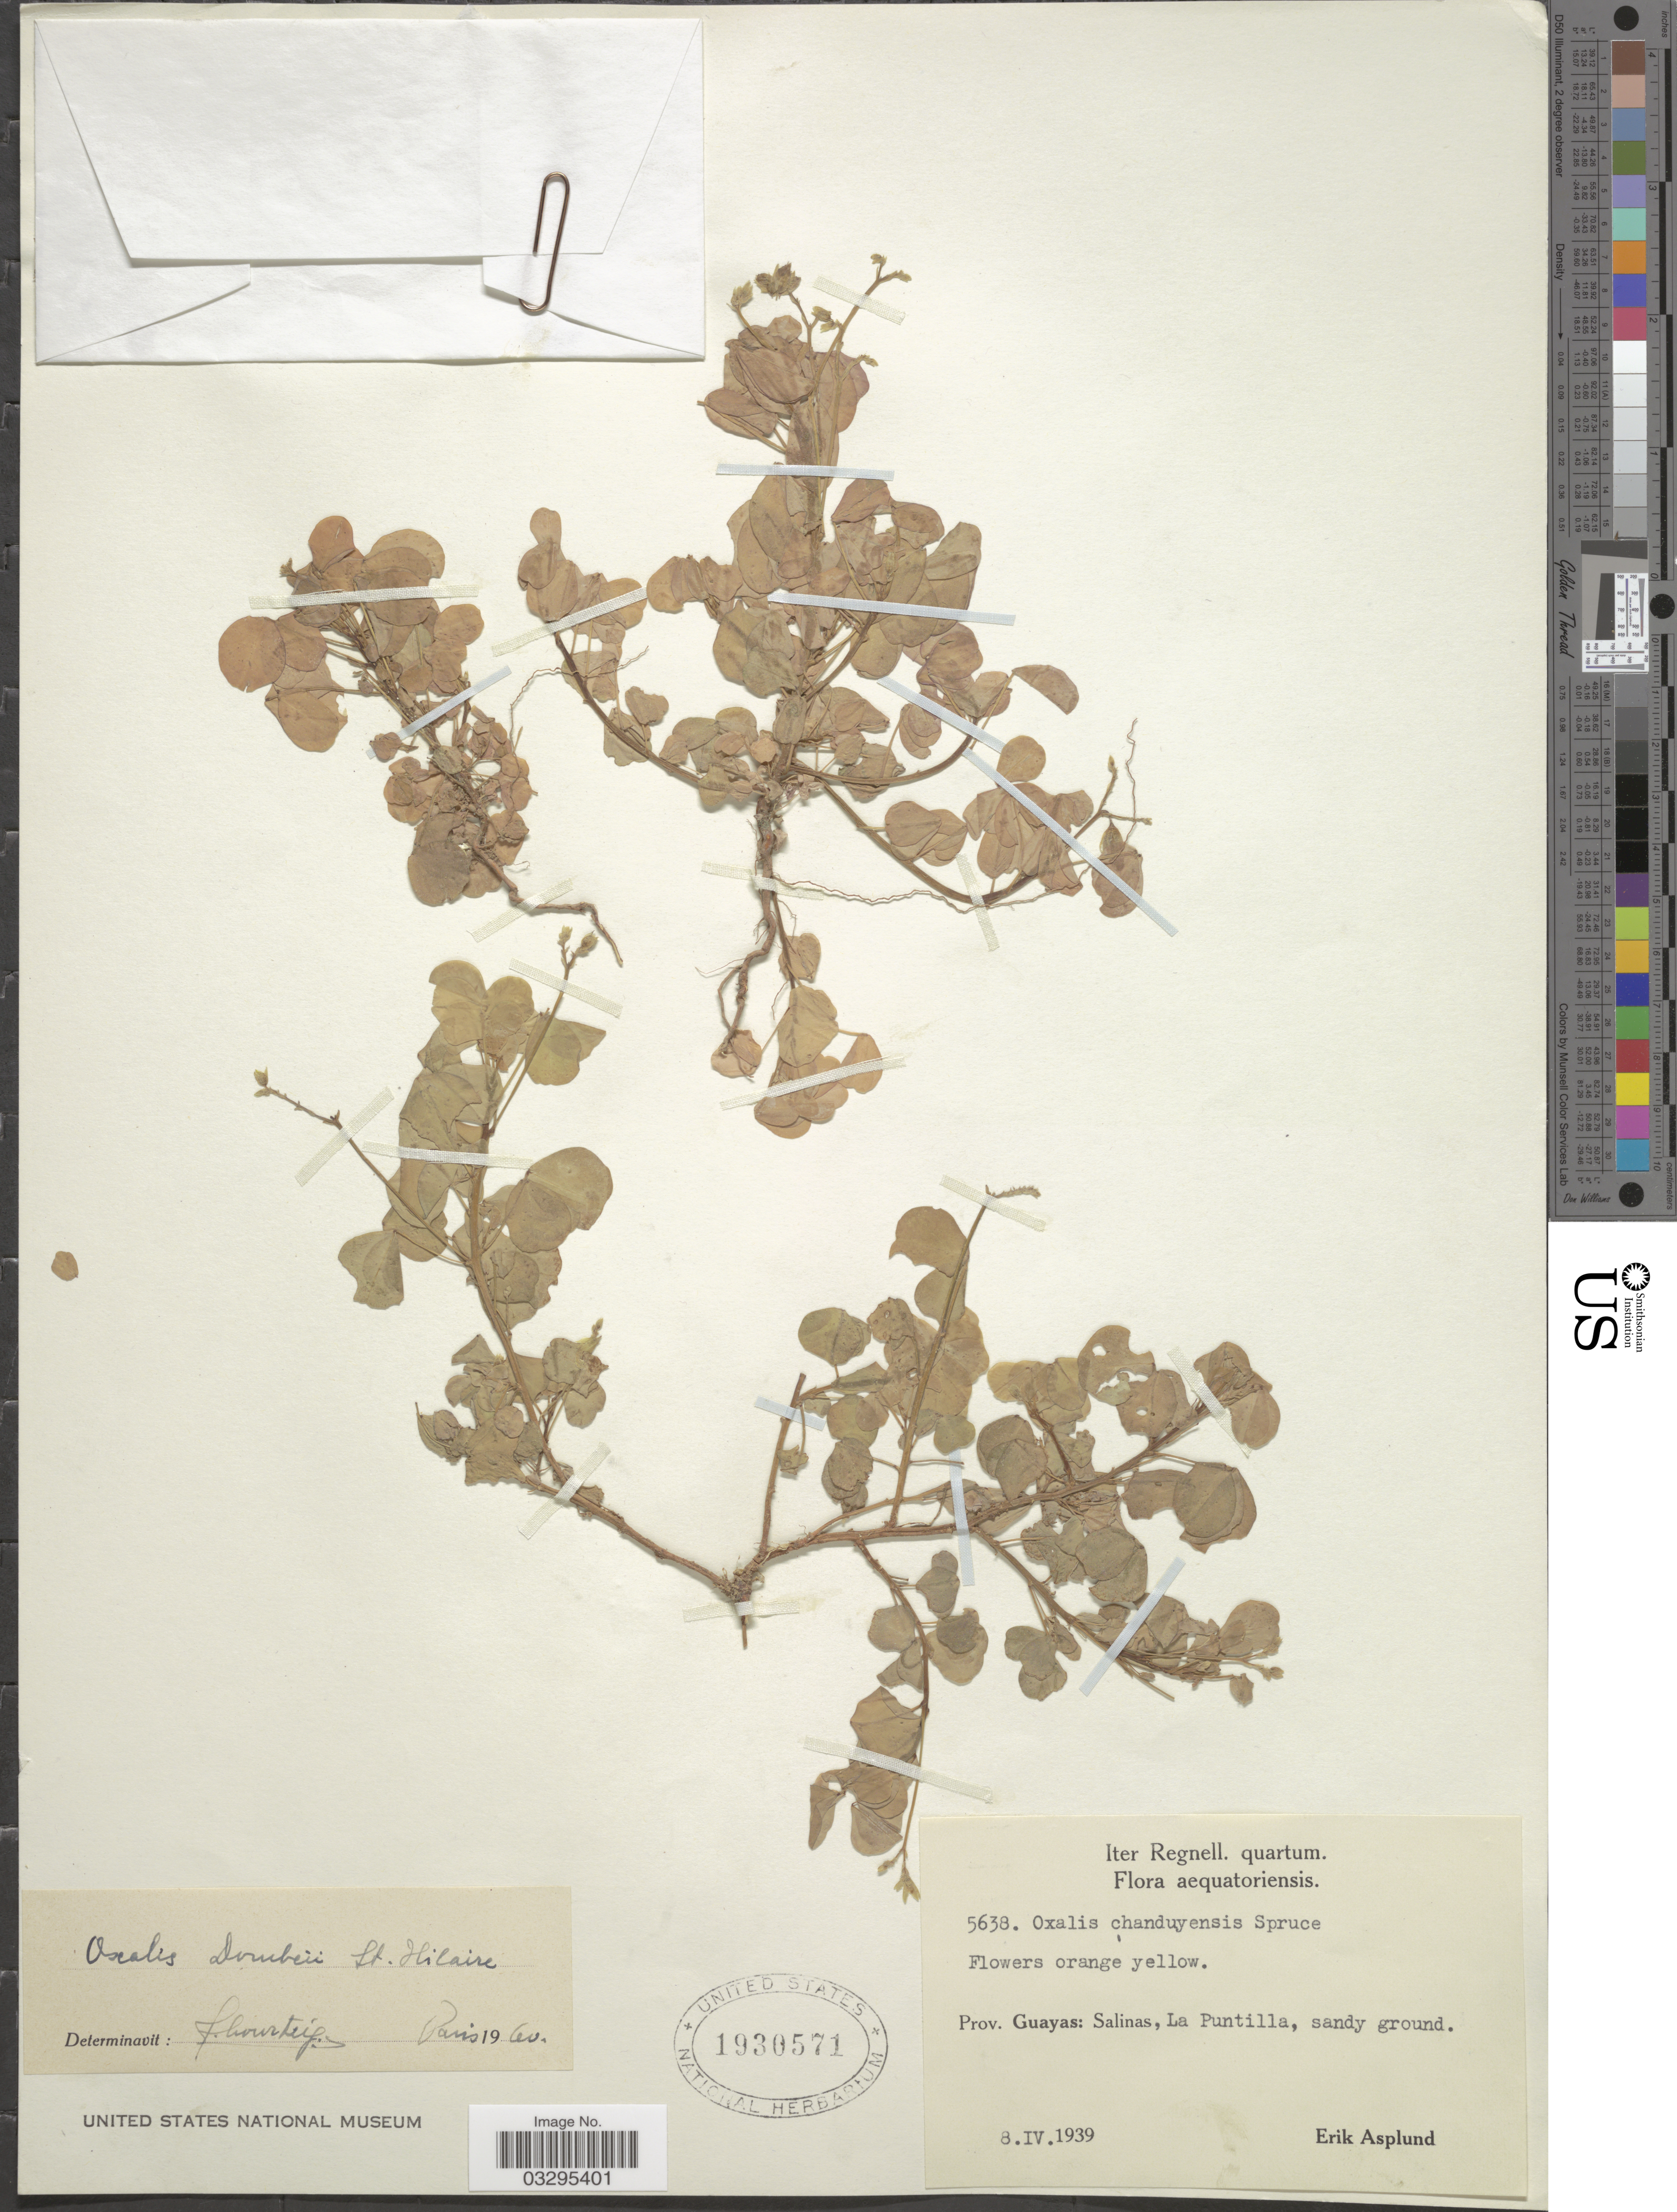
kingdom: Plantae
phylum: Tracheophyta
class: Magnoliopsida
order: Oxalidales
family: Oxalidaceae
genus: Oxalis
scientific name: Oxalis dombeyi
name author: A. St.-Hil.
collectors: E. Asplund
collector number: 5638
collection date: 1939-04-08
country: Ecuador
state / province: Guayas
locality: Salinas, La Puntilla.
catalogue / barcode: US 1930571